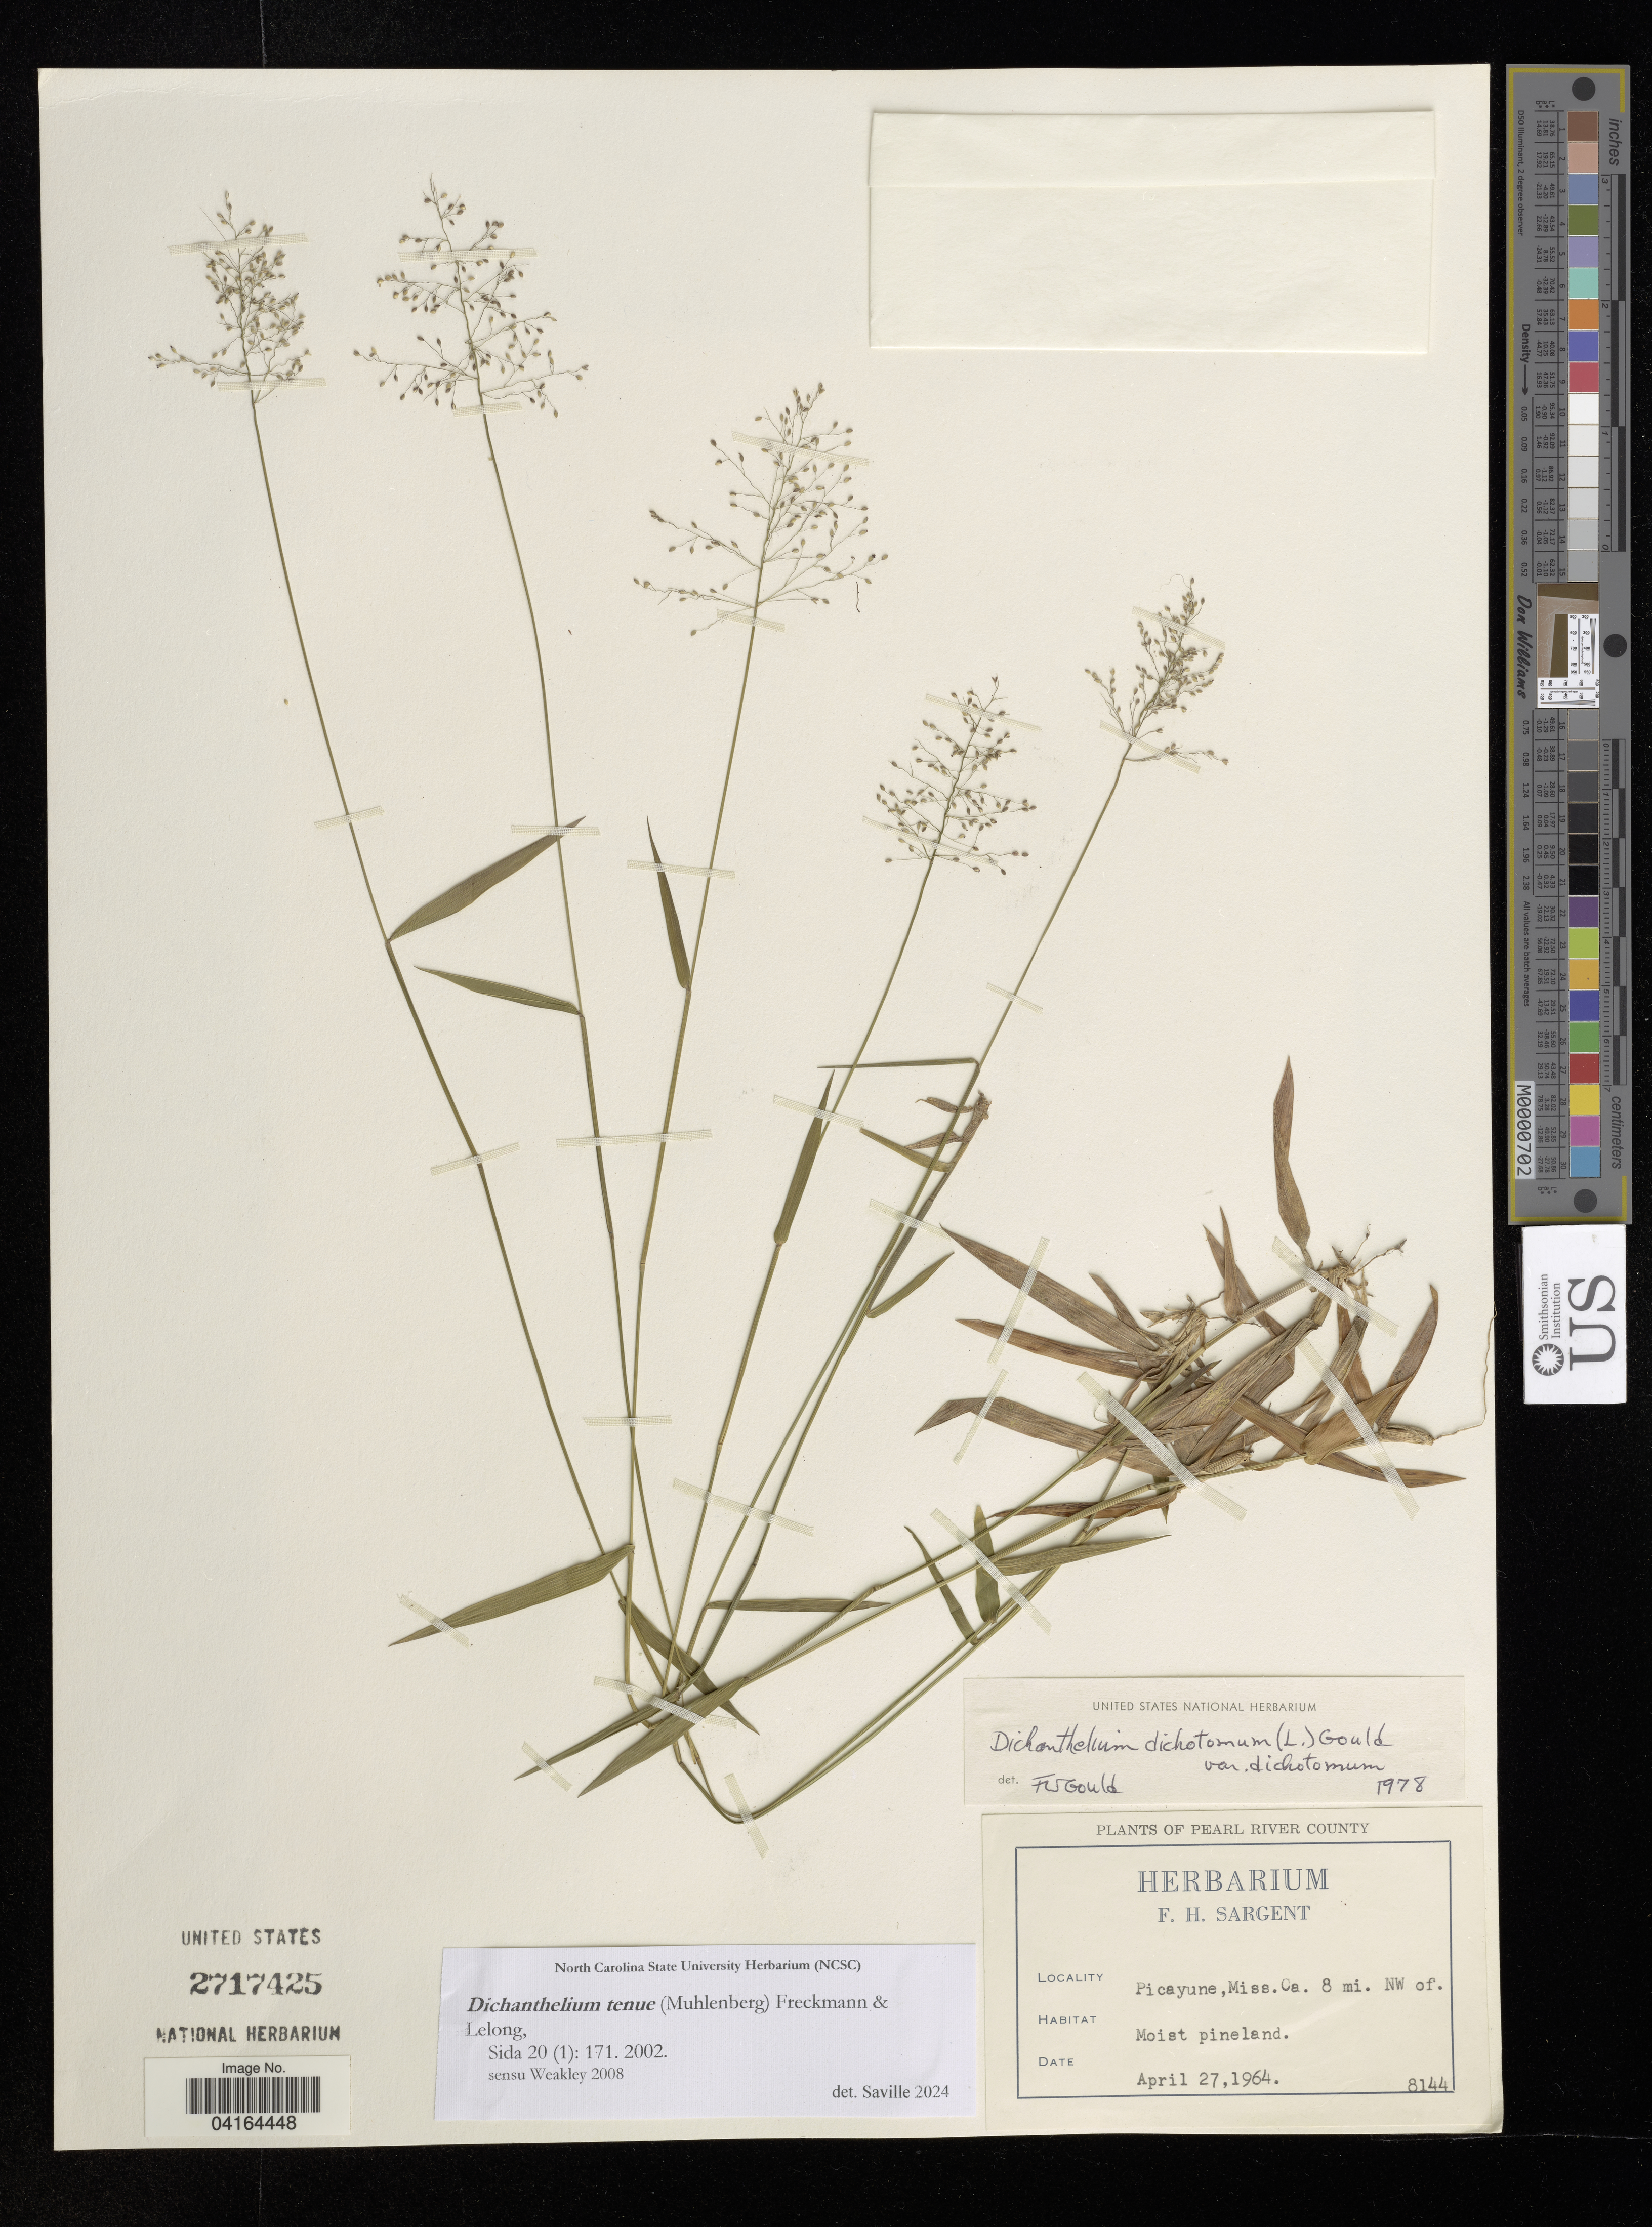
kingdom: Plantae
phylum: Tracheophyta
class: Liliopsida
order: Poales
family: Poaceae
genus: Dichanthelium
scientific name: Dichanthelium tenue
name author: (Muhl.) Freckmann & Lelong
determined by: Saville, A. C., (NCSC), North Carolina State University (UNITED STATES)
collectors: F. H. Sargent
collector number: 8144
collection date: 1964-04-27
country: United States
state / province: Mississippi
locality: Pearl River County. Picayune. Ca. 8 mi. NW of. Moist pineland.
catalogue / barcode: US 2717425